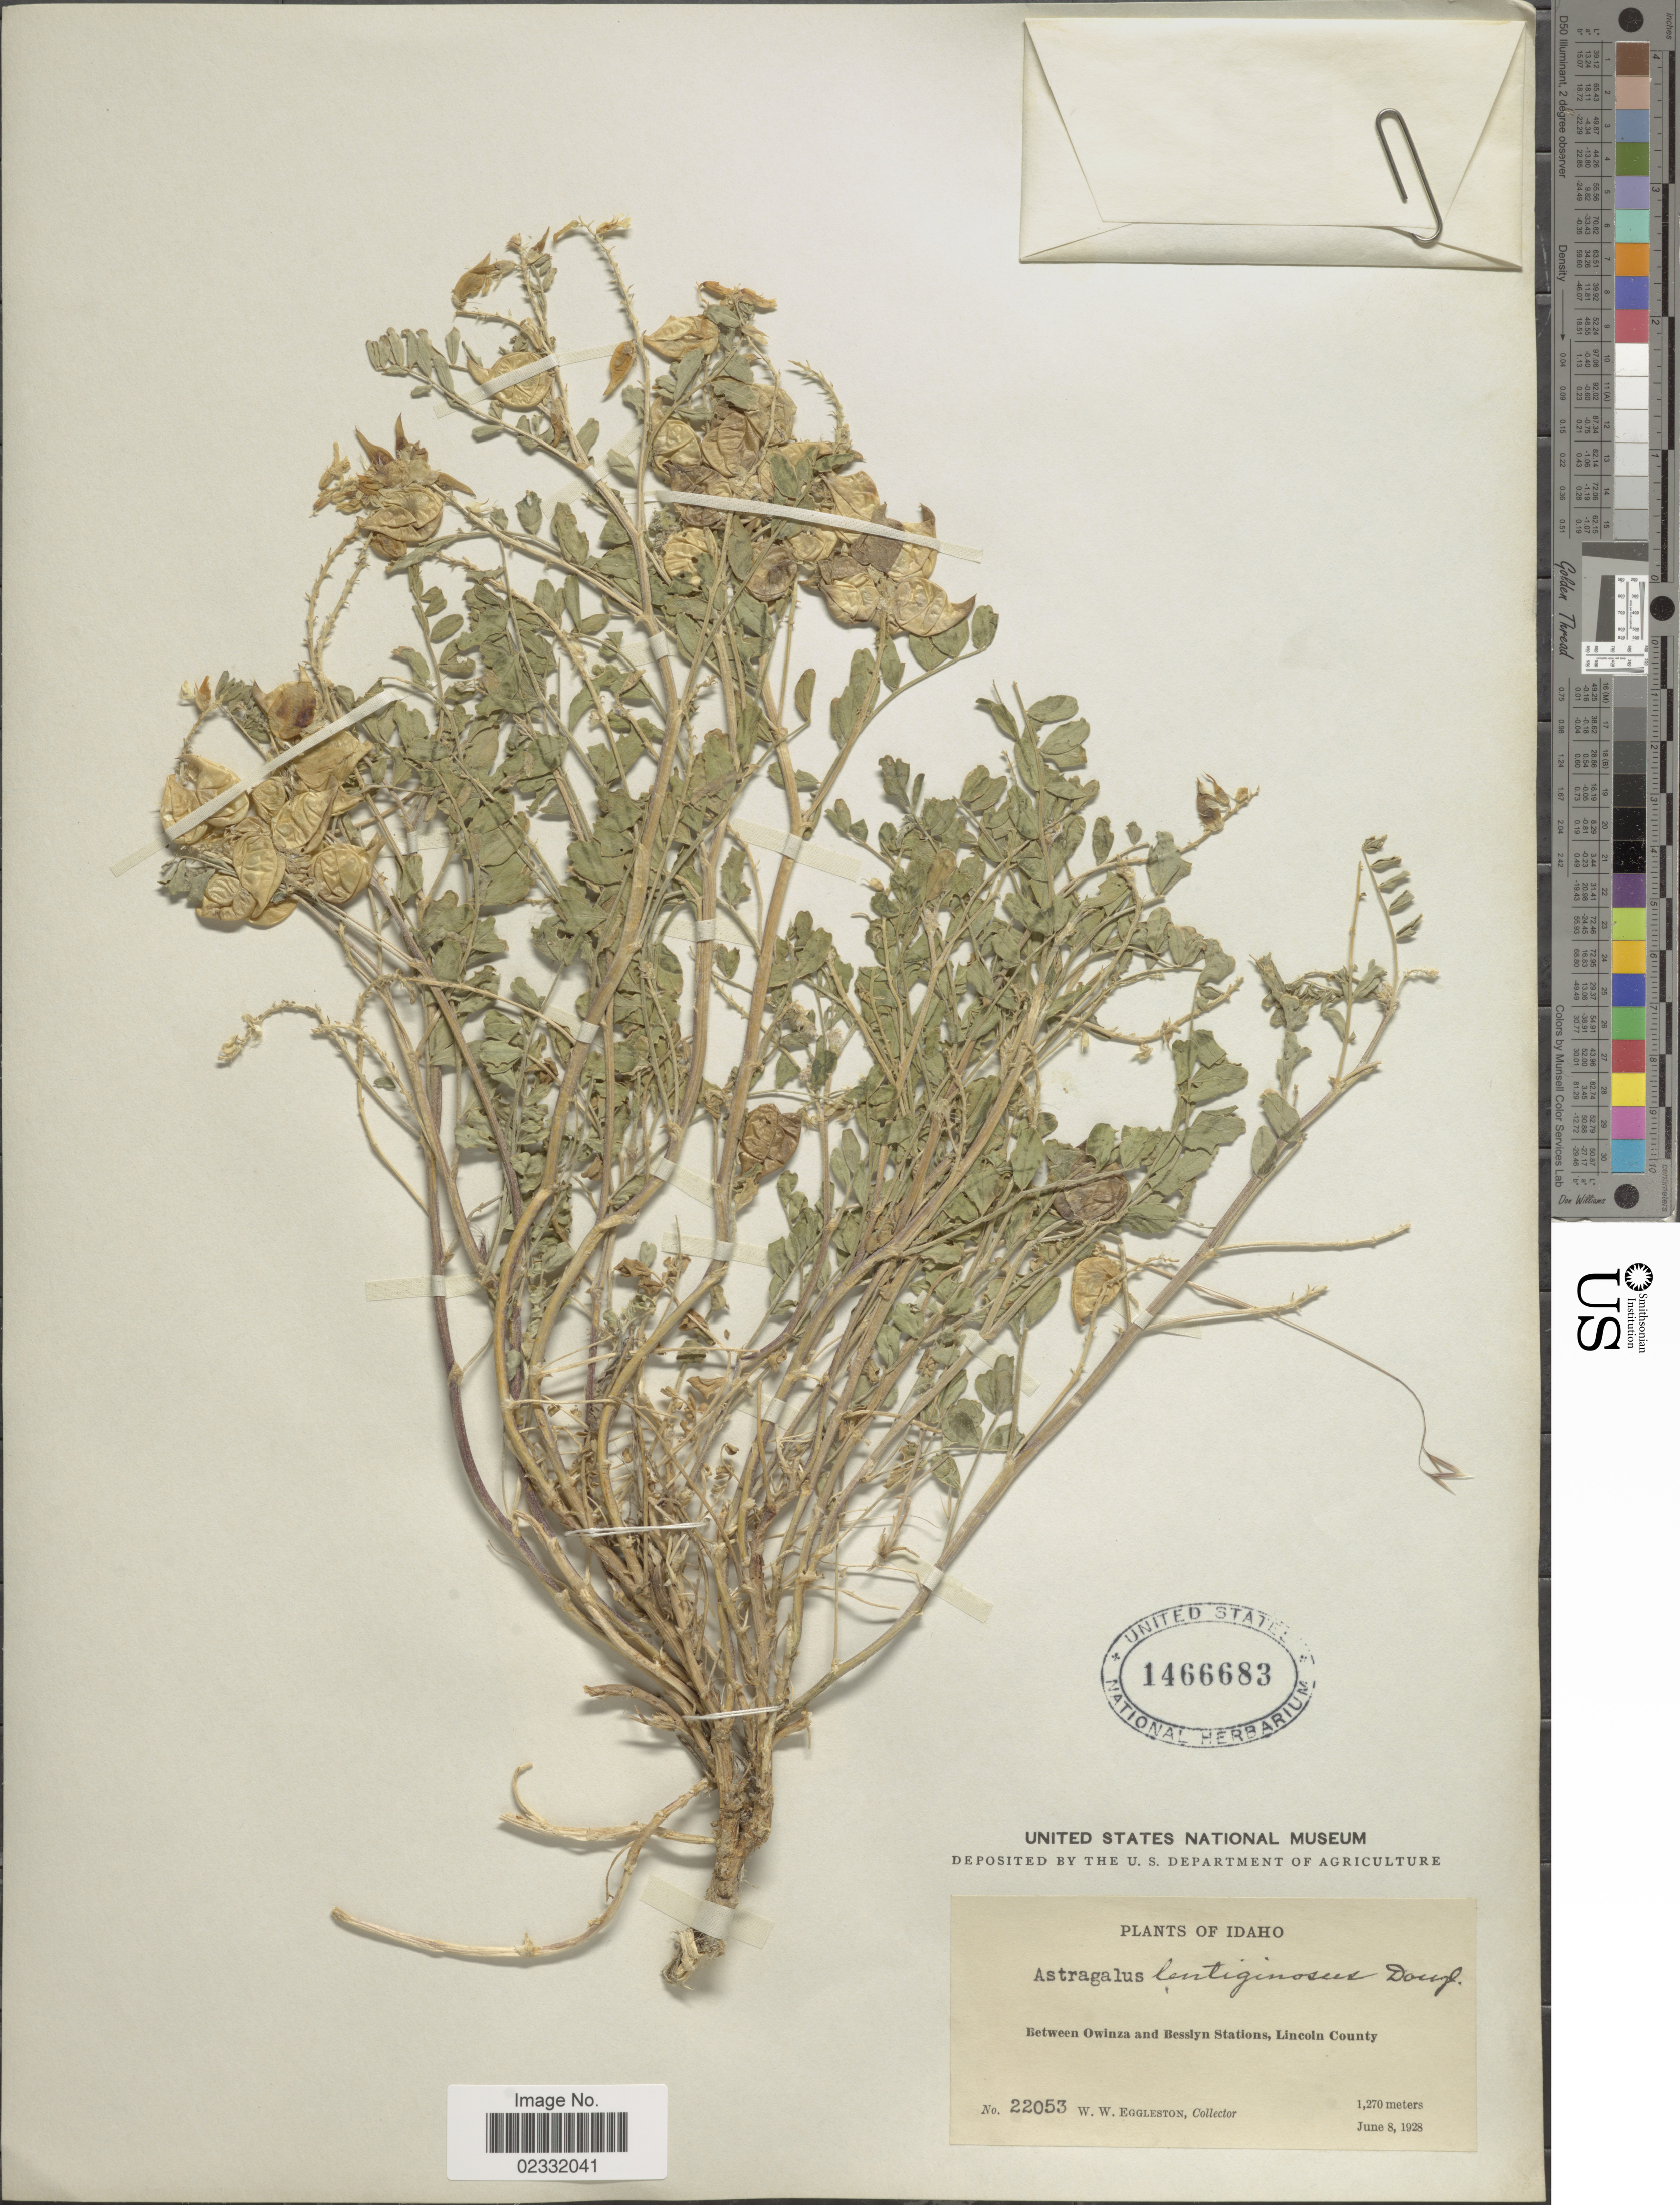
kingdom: Plantae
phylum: Tracheophyta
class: Magnoliopsida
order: Fabales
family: Fabaceae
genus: Astragalus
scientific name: Astragalus lentiginosus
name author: Douglas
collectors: W. W. Eggleston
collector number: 22053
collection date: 1928-06-08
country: United States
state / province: Idaho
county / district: Lincoln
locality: Between Owinza and Besslyn Stations, Lincoln County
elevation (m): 1270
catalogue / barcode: US 1466683